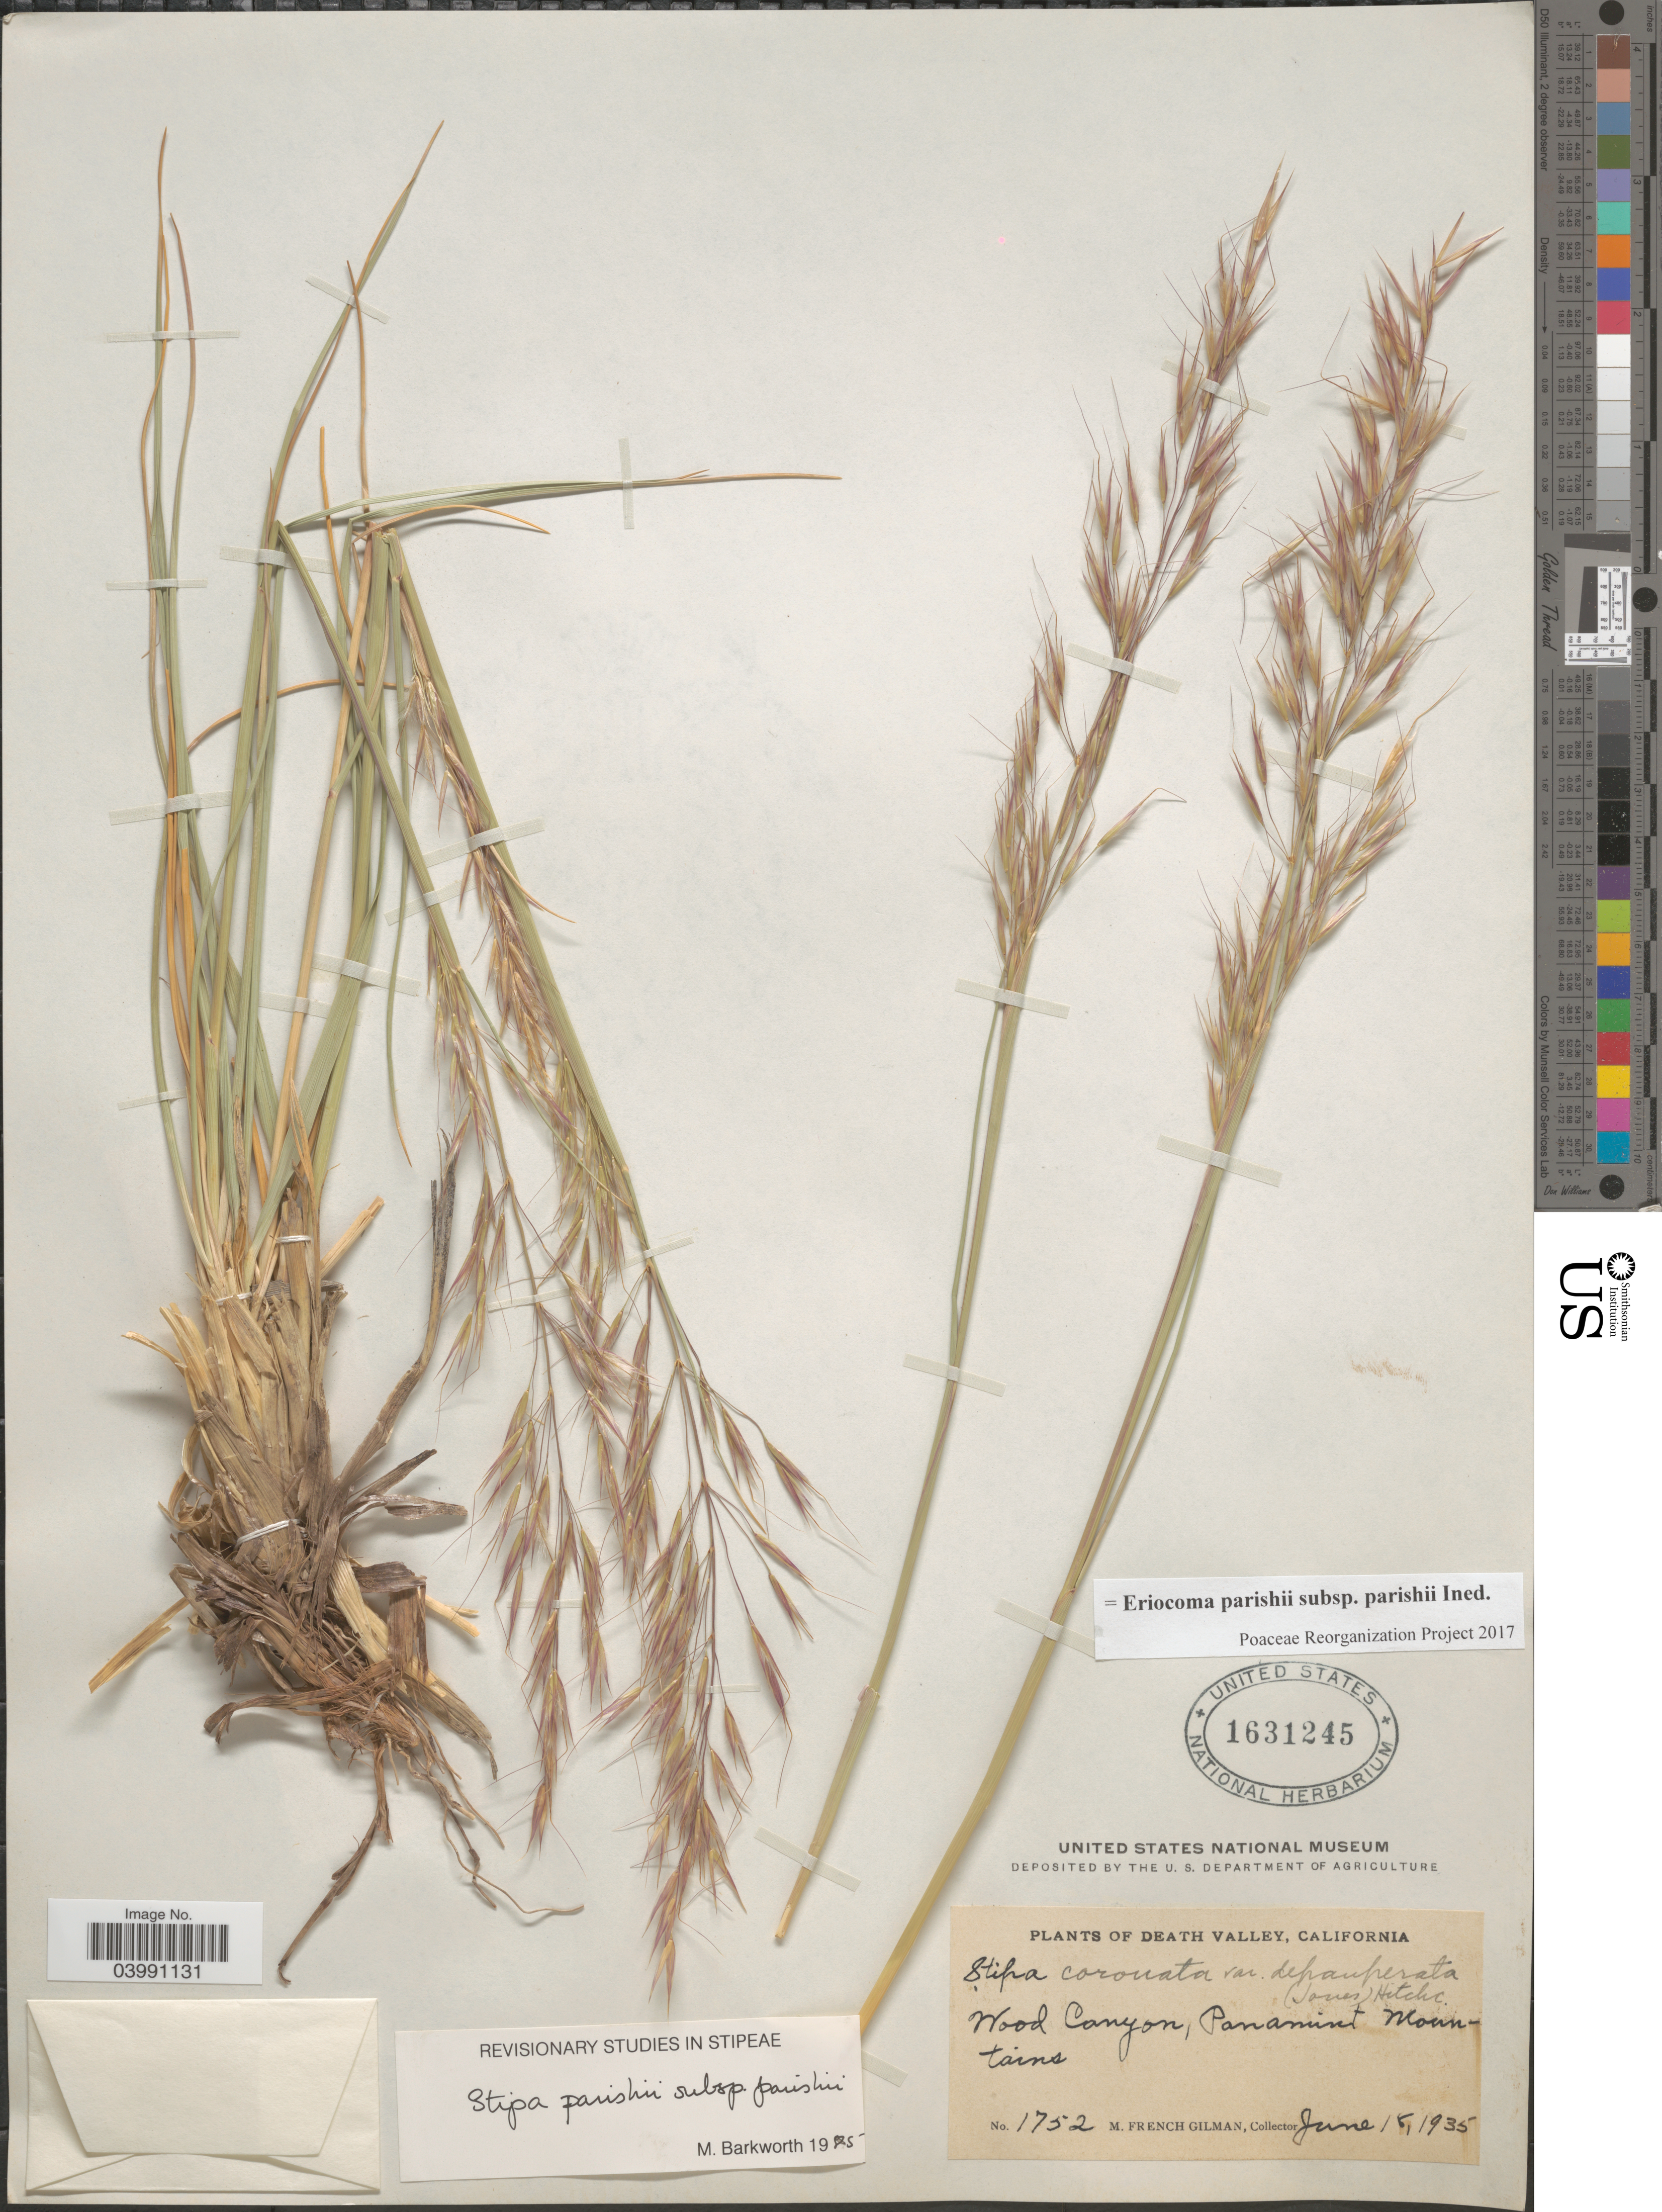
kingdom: Plantae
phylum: Tracheophyta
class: Liliopsida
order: Poales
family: Poaceae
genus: Eriocoma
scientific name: Eriocoma parishii subsp. parishii ined.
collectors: M. F. Gilman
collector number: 1752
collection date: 1935-06-15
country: United States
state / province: California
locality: Death Valley. Wood Canyon, Panamint Mountains.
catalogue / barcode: US 1631245